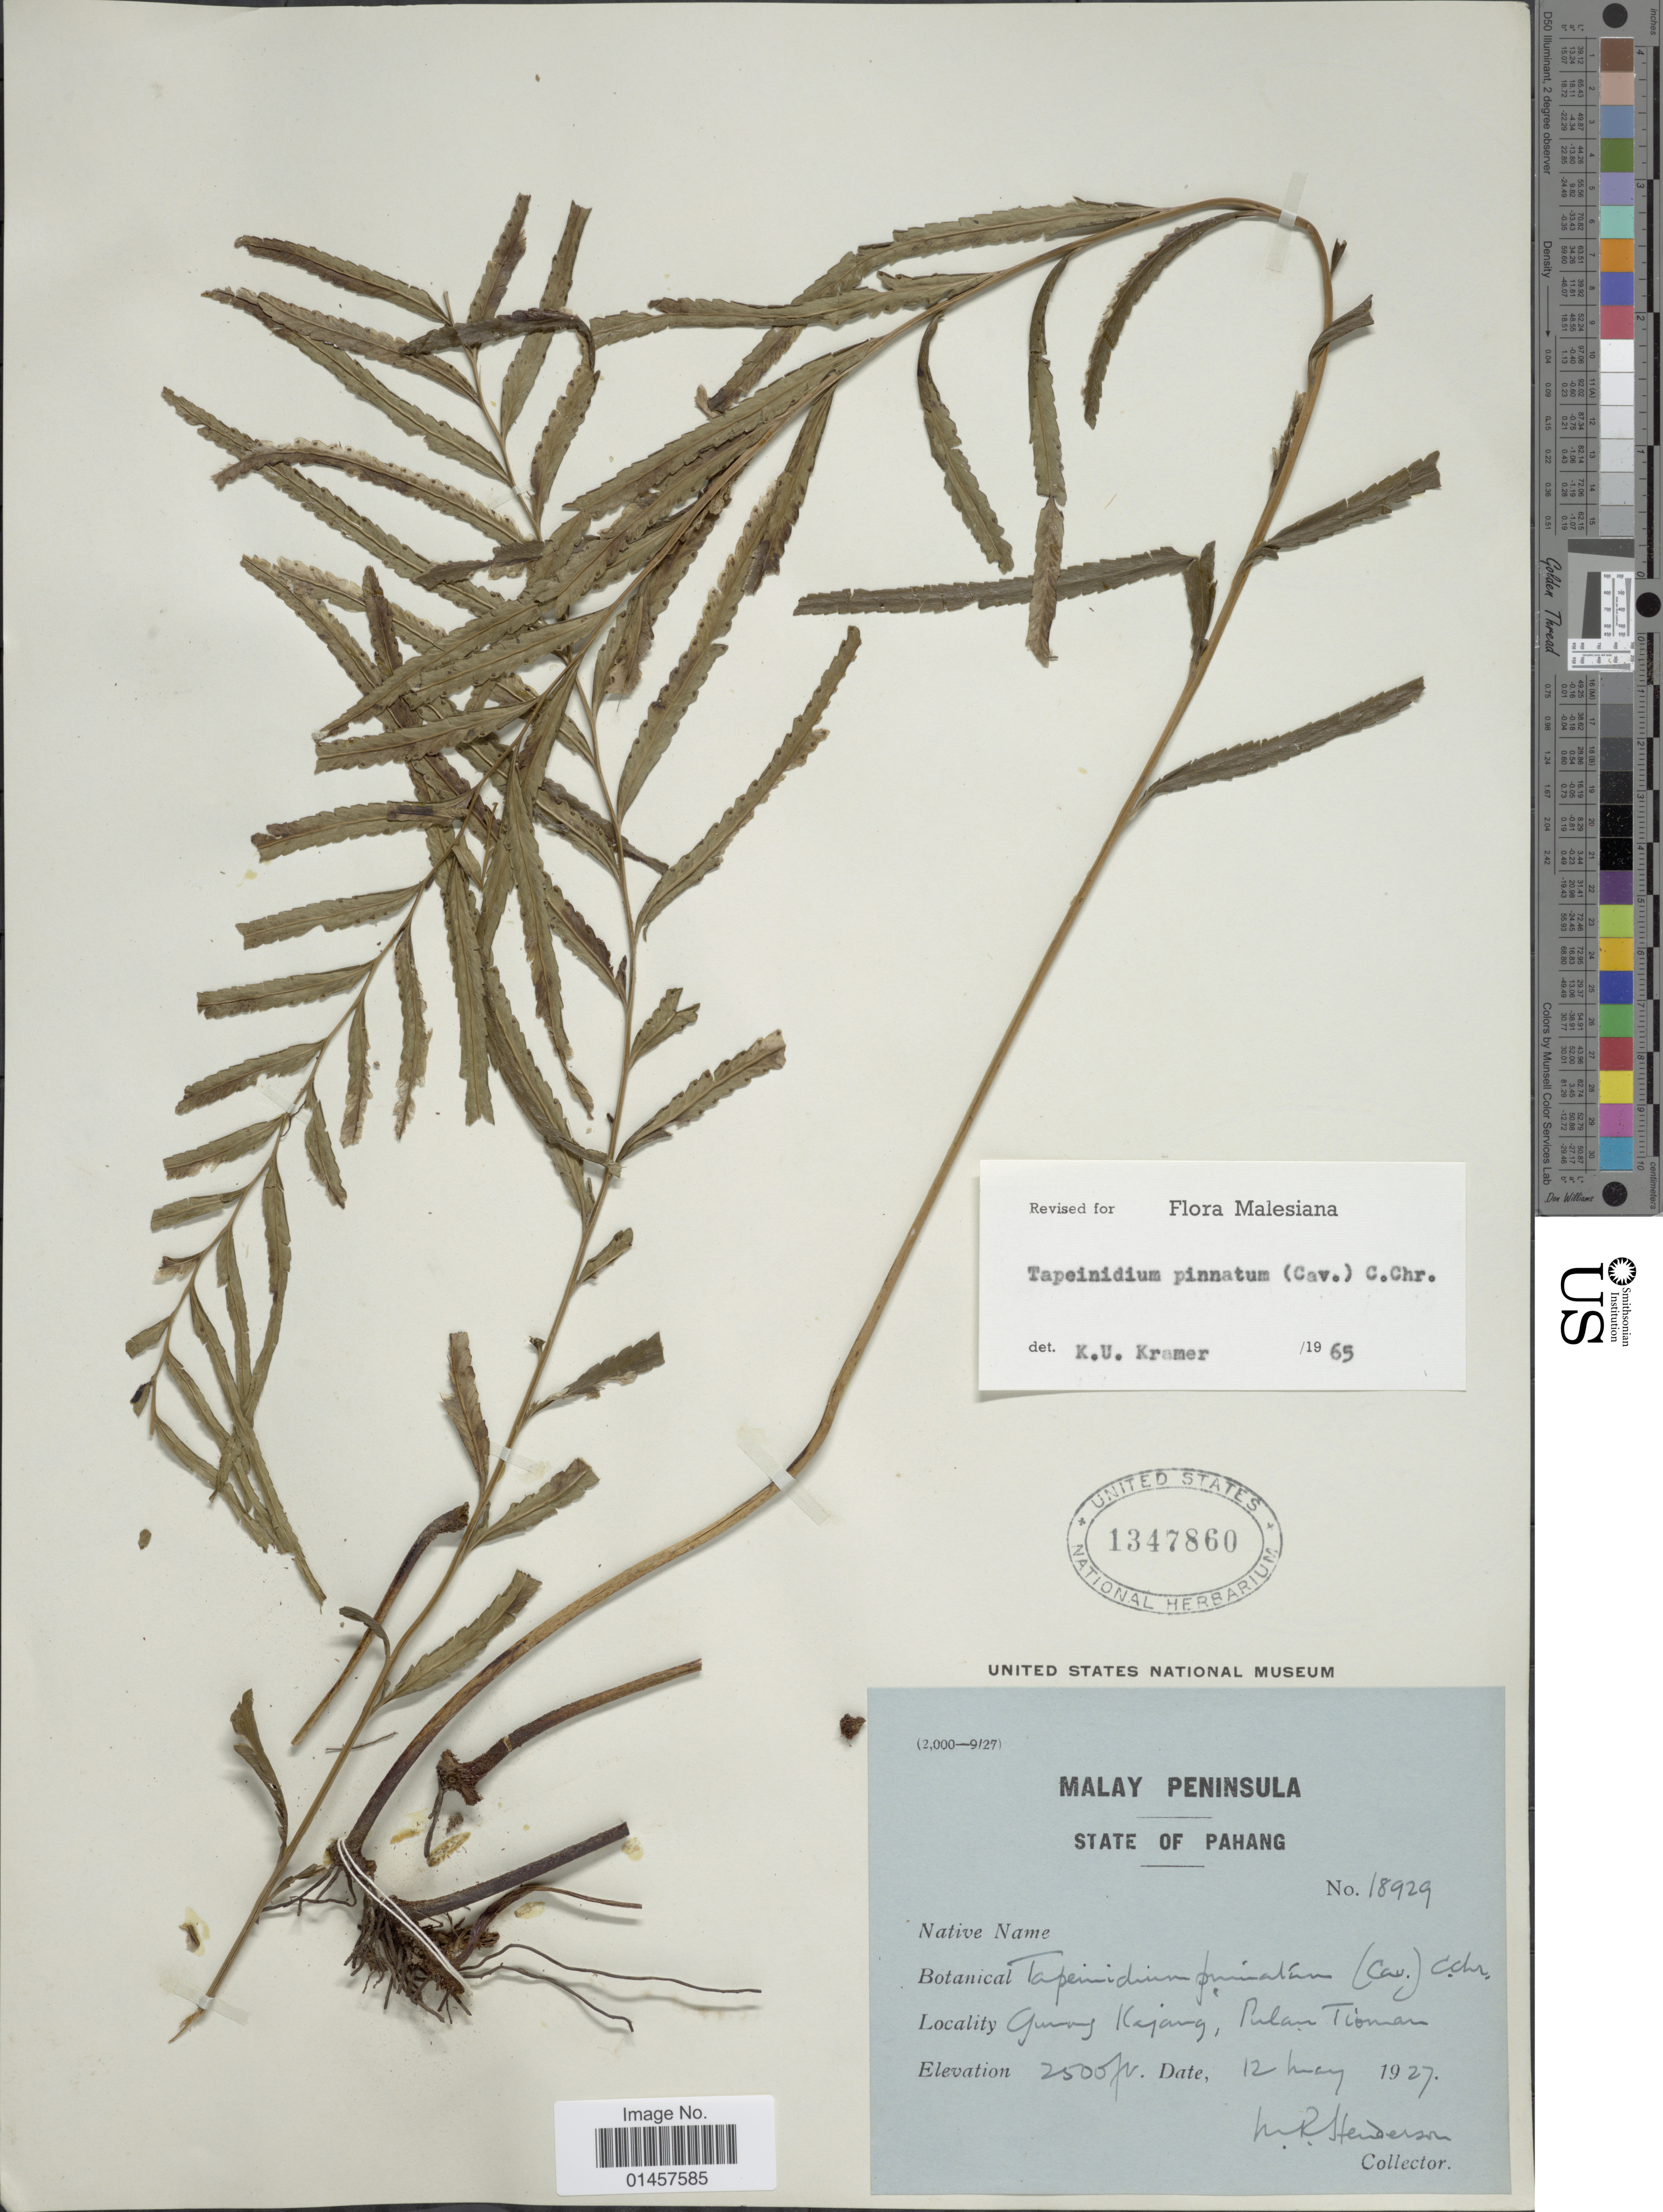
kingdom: Plantae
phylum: Tracheophyta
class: Polypodiopsida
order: Polypodiales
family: Lindsaeaceae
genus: Tapeinidium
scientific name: Tapeinidium pinnatum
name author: (Cav.) C. Chr.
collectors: M. Henderson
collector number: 18929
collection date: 1927-05-12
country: Malaysia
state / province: Pahang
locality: Malay Peninsula, State of Pahang, Gunong Kajang, Pulan Tioman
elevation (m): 762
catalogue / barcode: US 1347860